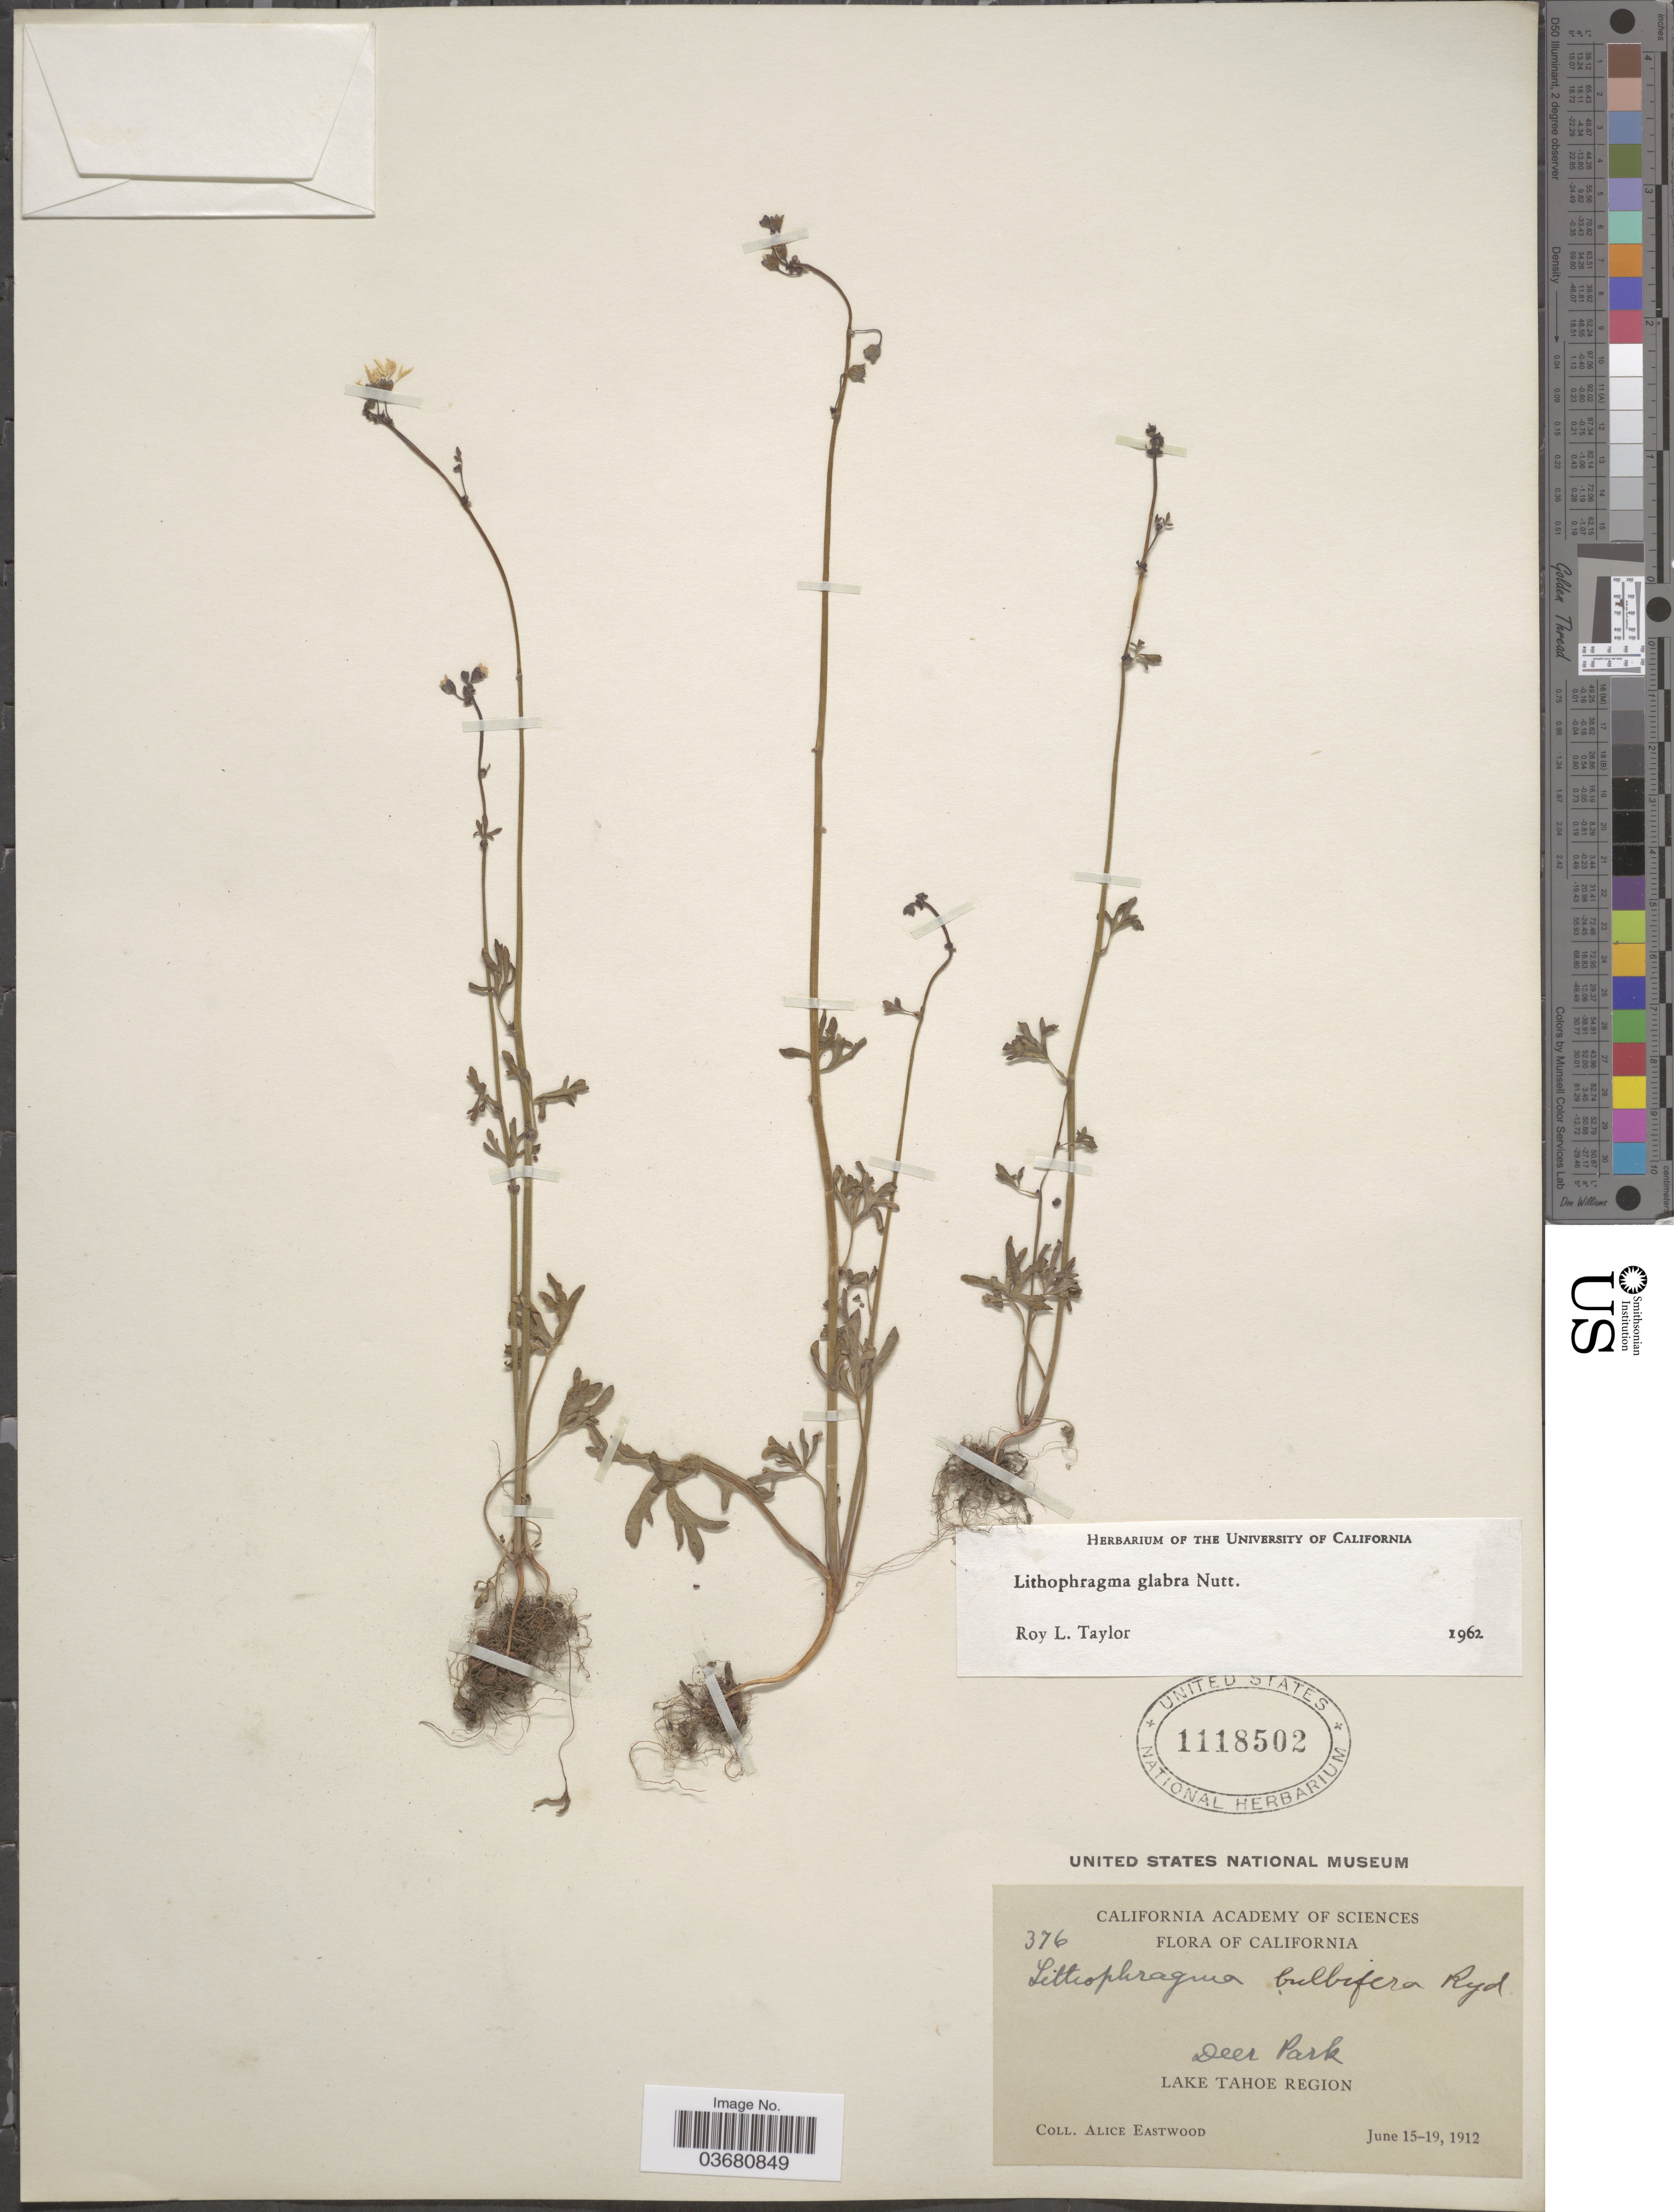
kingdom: Plantae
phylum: Tracheophyta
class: Magnoliopsida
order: Saxifragales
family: Saxifragaceae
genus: Lithophragma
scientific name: Lithophragma glabrum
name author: Nutt.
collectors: A. Eastwood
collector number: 376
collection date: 1912-06-15/1912-06-19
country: United States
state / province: California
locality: Deer Park. Lake Tahoe Region.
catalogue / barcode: US 1118502